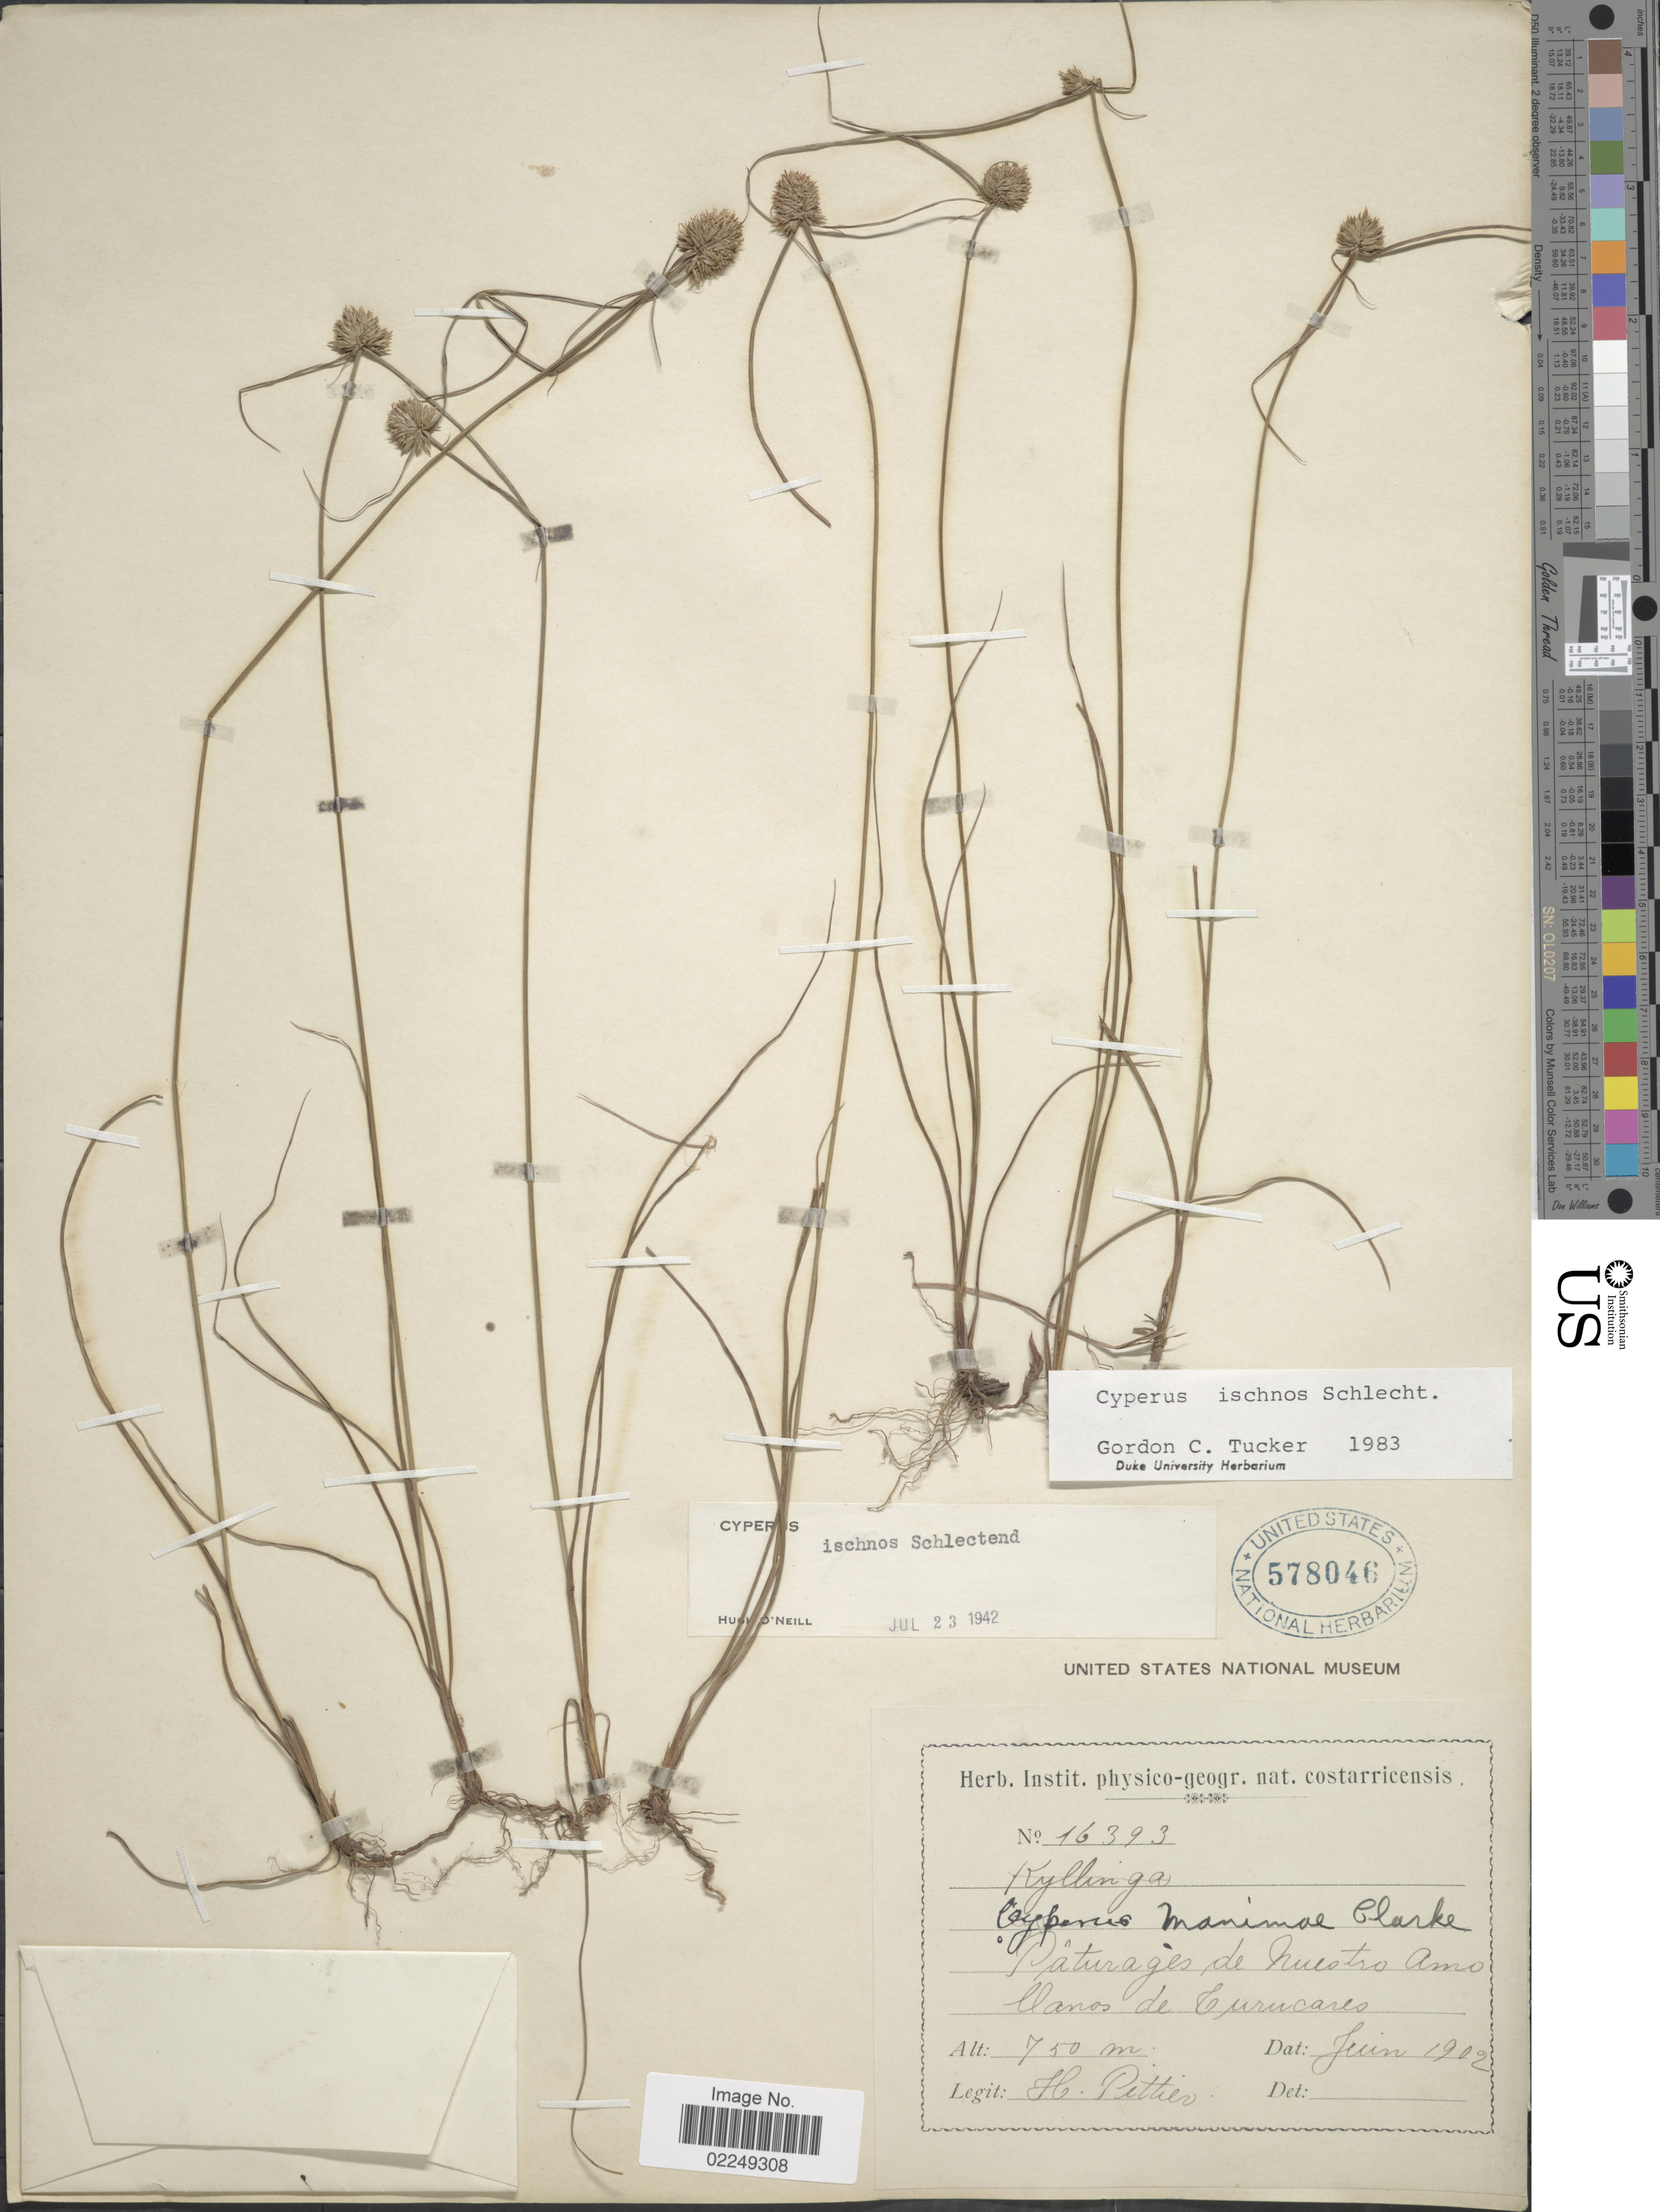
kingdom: Plantae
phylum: Tracheophyta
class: Liliopsida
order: Poales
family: Cyperaceae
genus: Cyperus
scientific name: Cyperus ischnos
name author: Schltdl.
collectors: H. F. Pittier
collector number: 16393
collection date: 1902-06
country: Costa Rica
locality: Paturages de Nuestro Amo, llanos de Turucares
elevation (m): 750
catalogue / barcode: US 578046